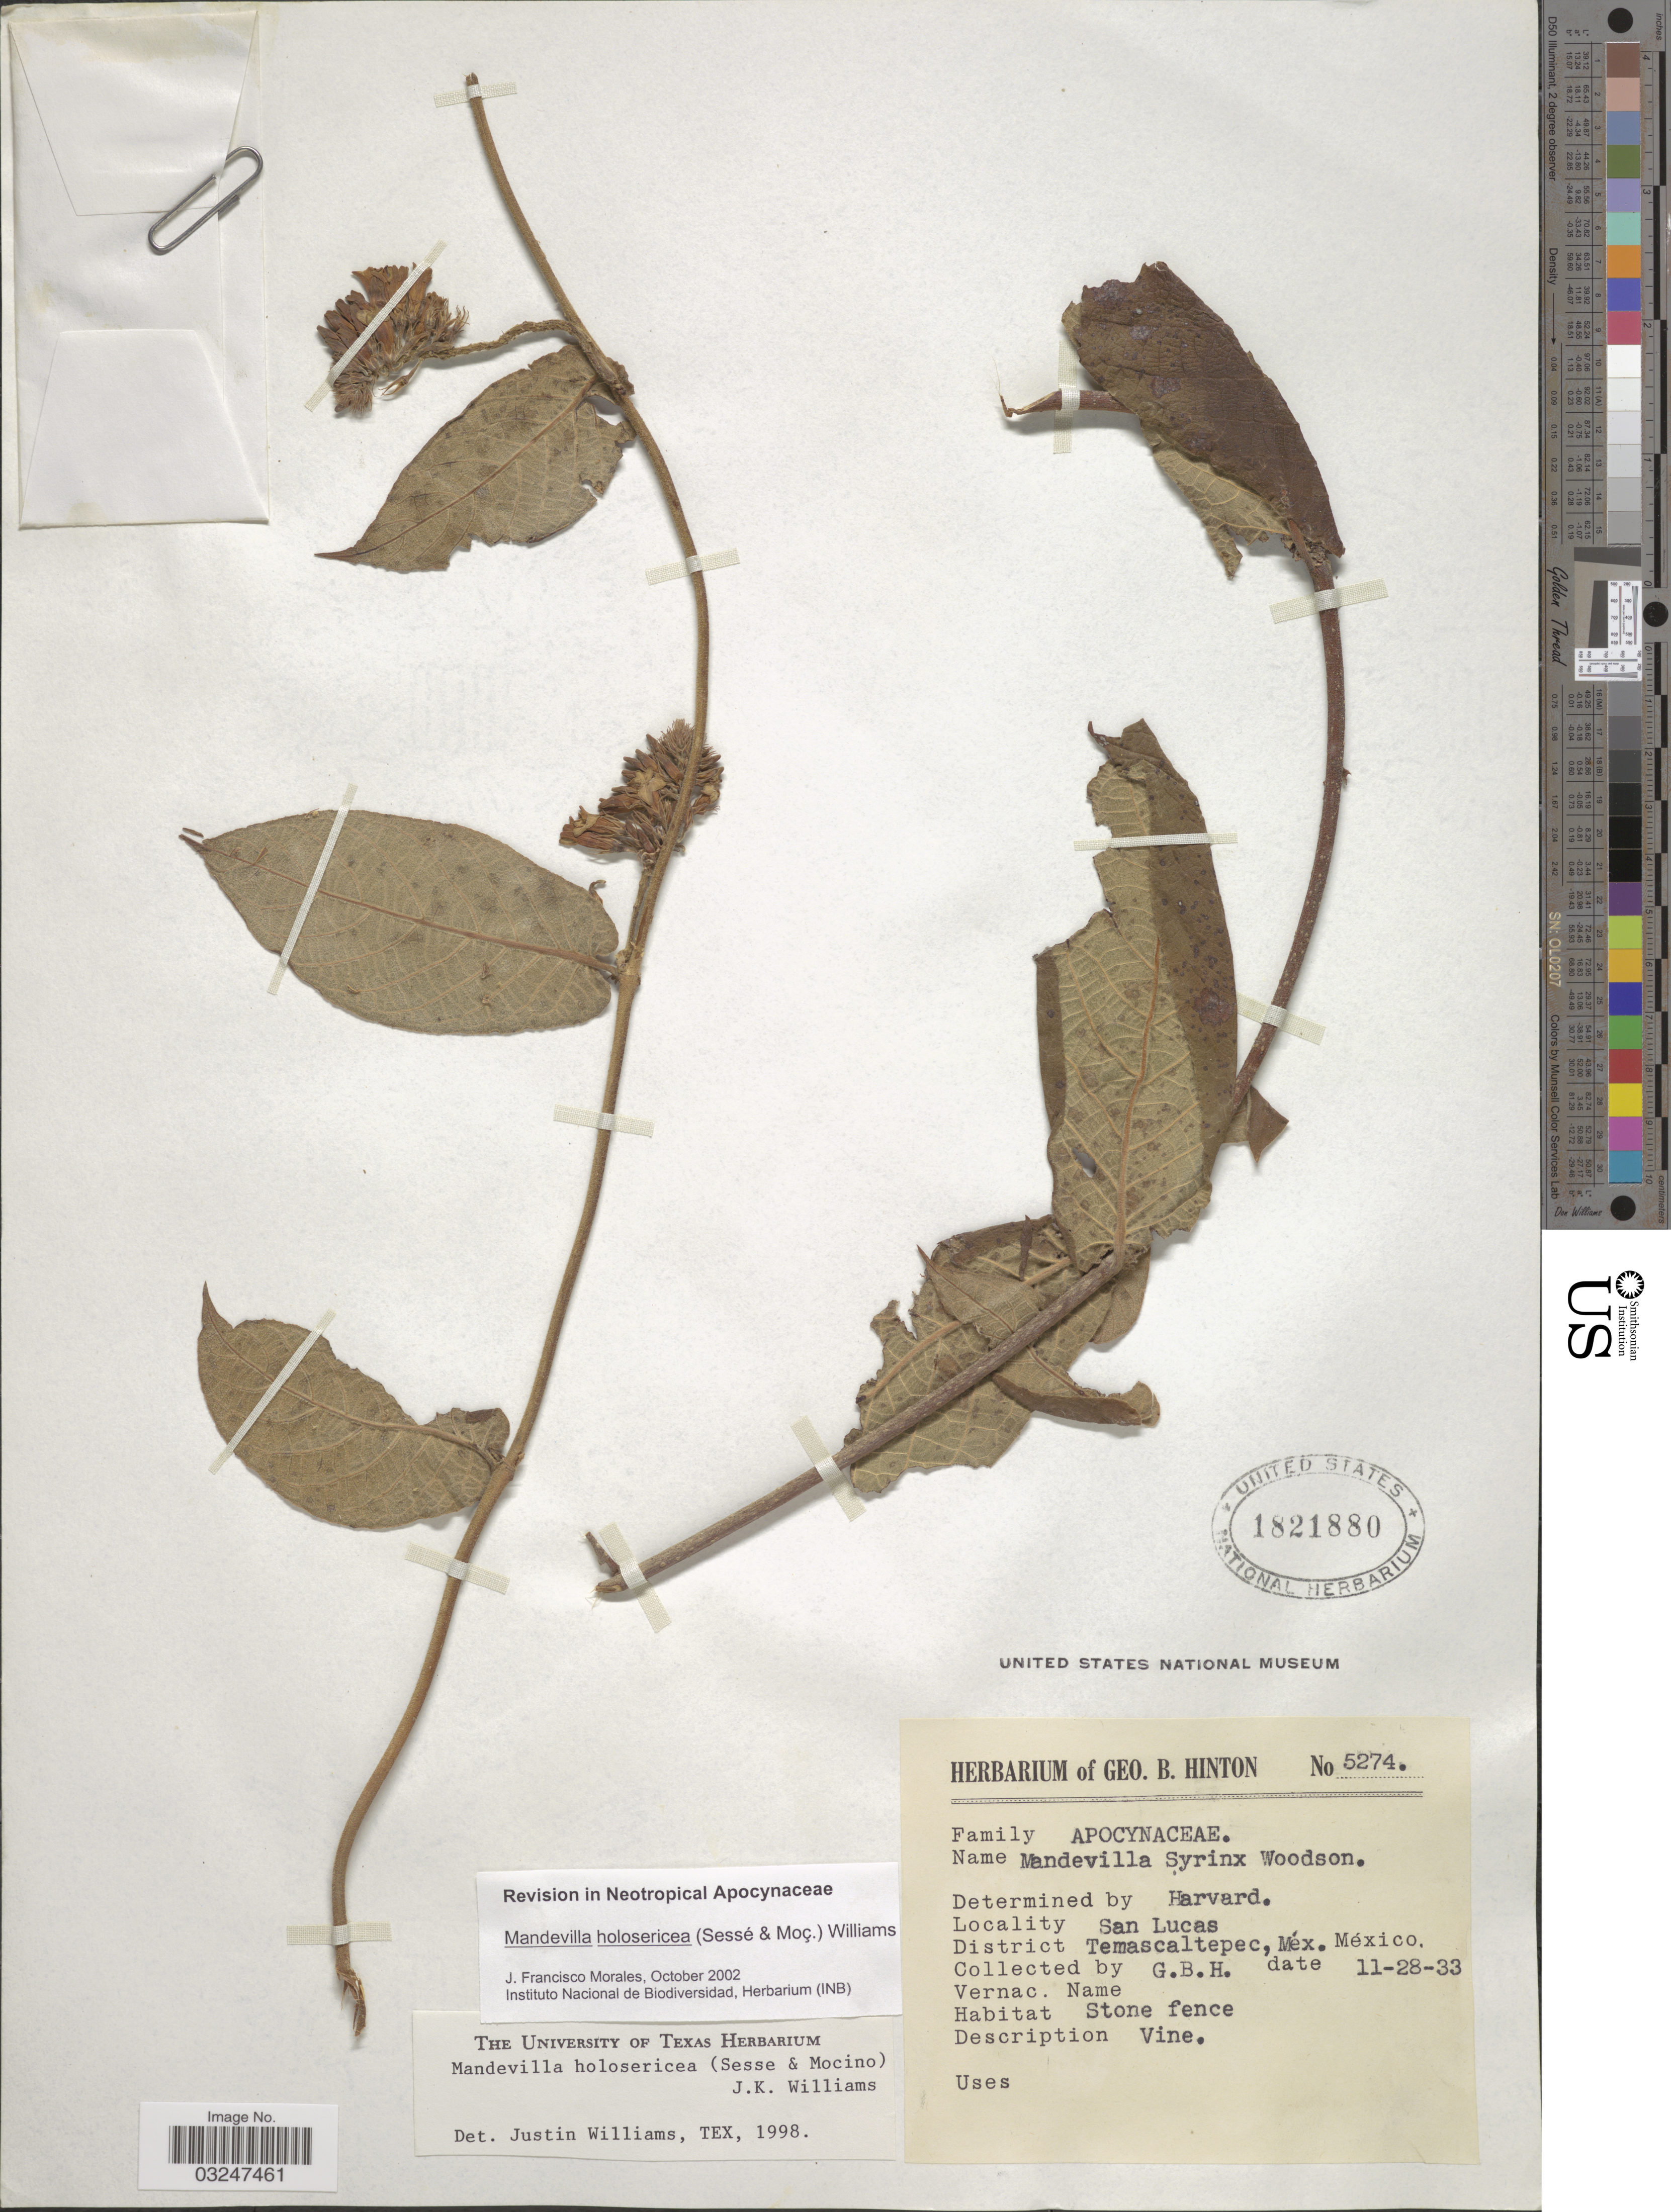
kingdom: Plantae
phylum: Tracheophyta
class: Magnoliopsida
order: Gentianales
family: Apocynaceae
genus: Mandevilla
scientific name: Mandevilla holosericea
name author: (Sessé & Moc.) J.K. Williams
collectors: G. B. Hinton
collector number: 5274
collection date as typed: Transcribed d/m/y: 28/11/33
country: Mexico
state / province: México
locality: San Lucas, District Temascaltepec.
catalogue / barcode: US 1821880